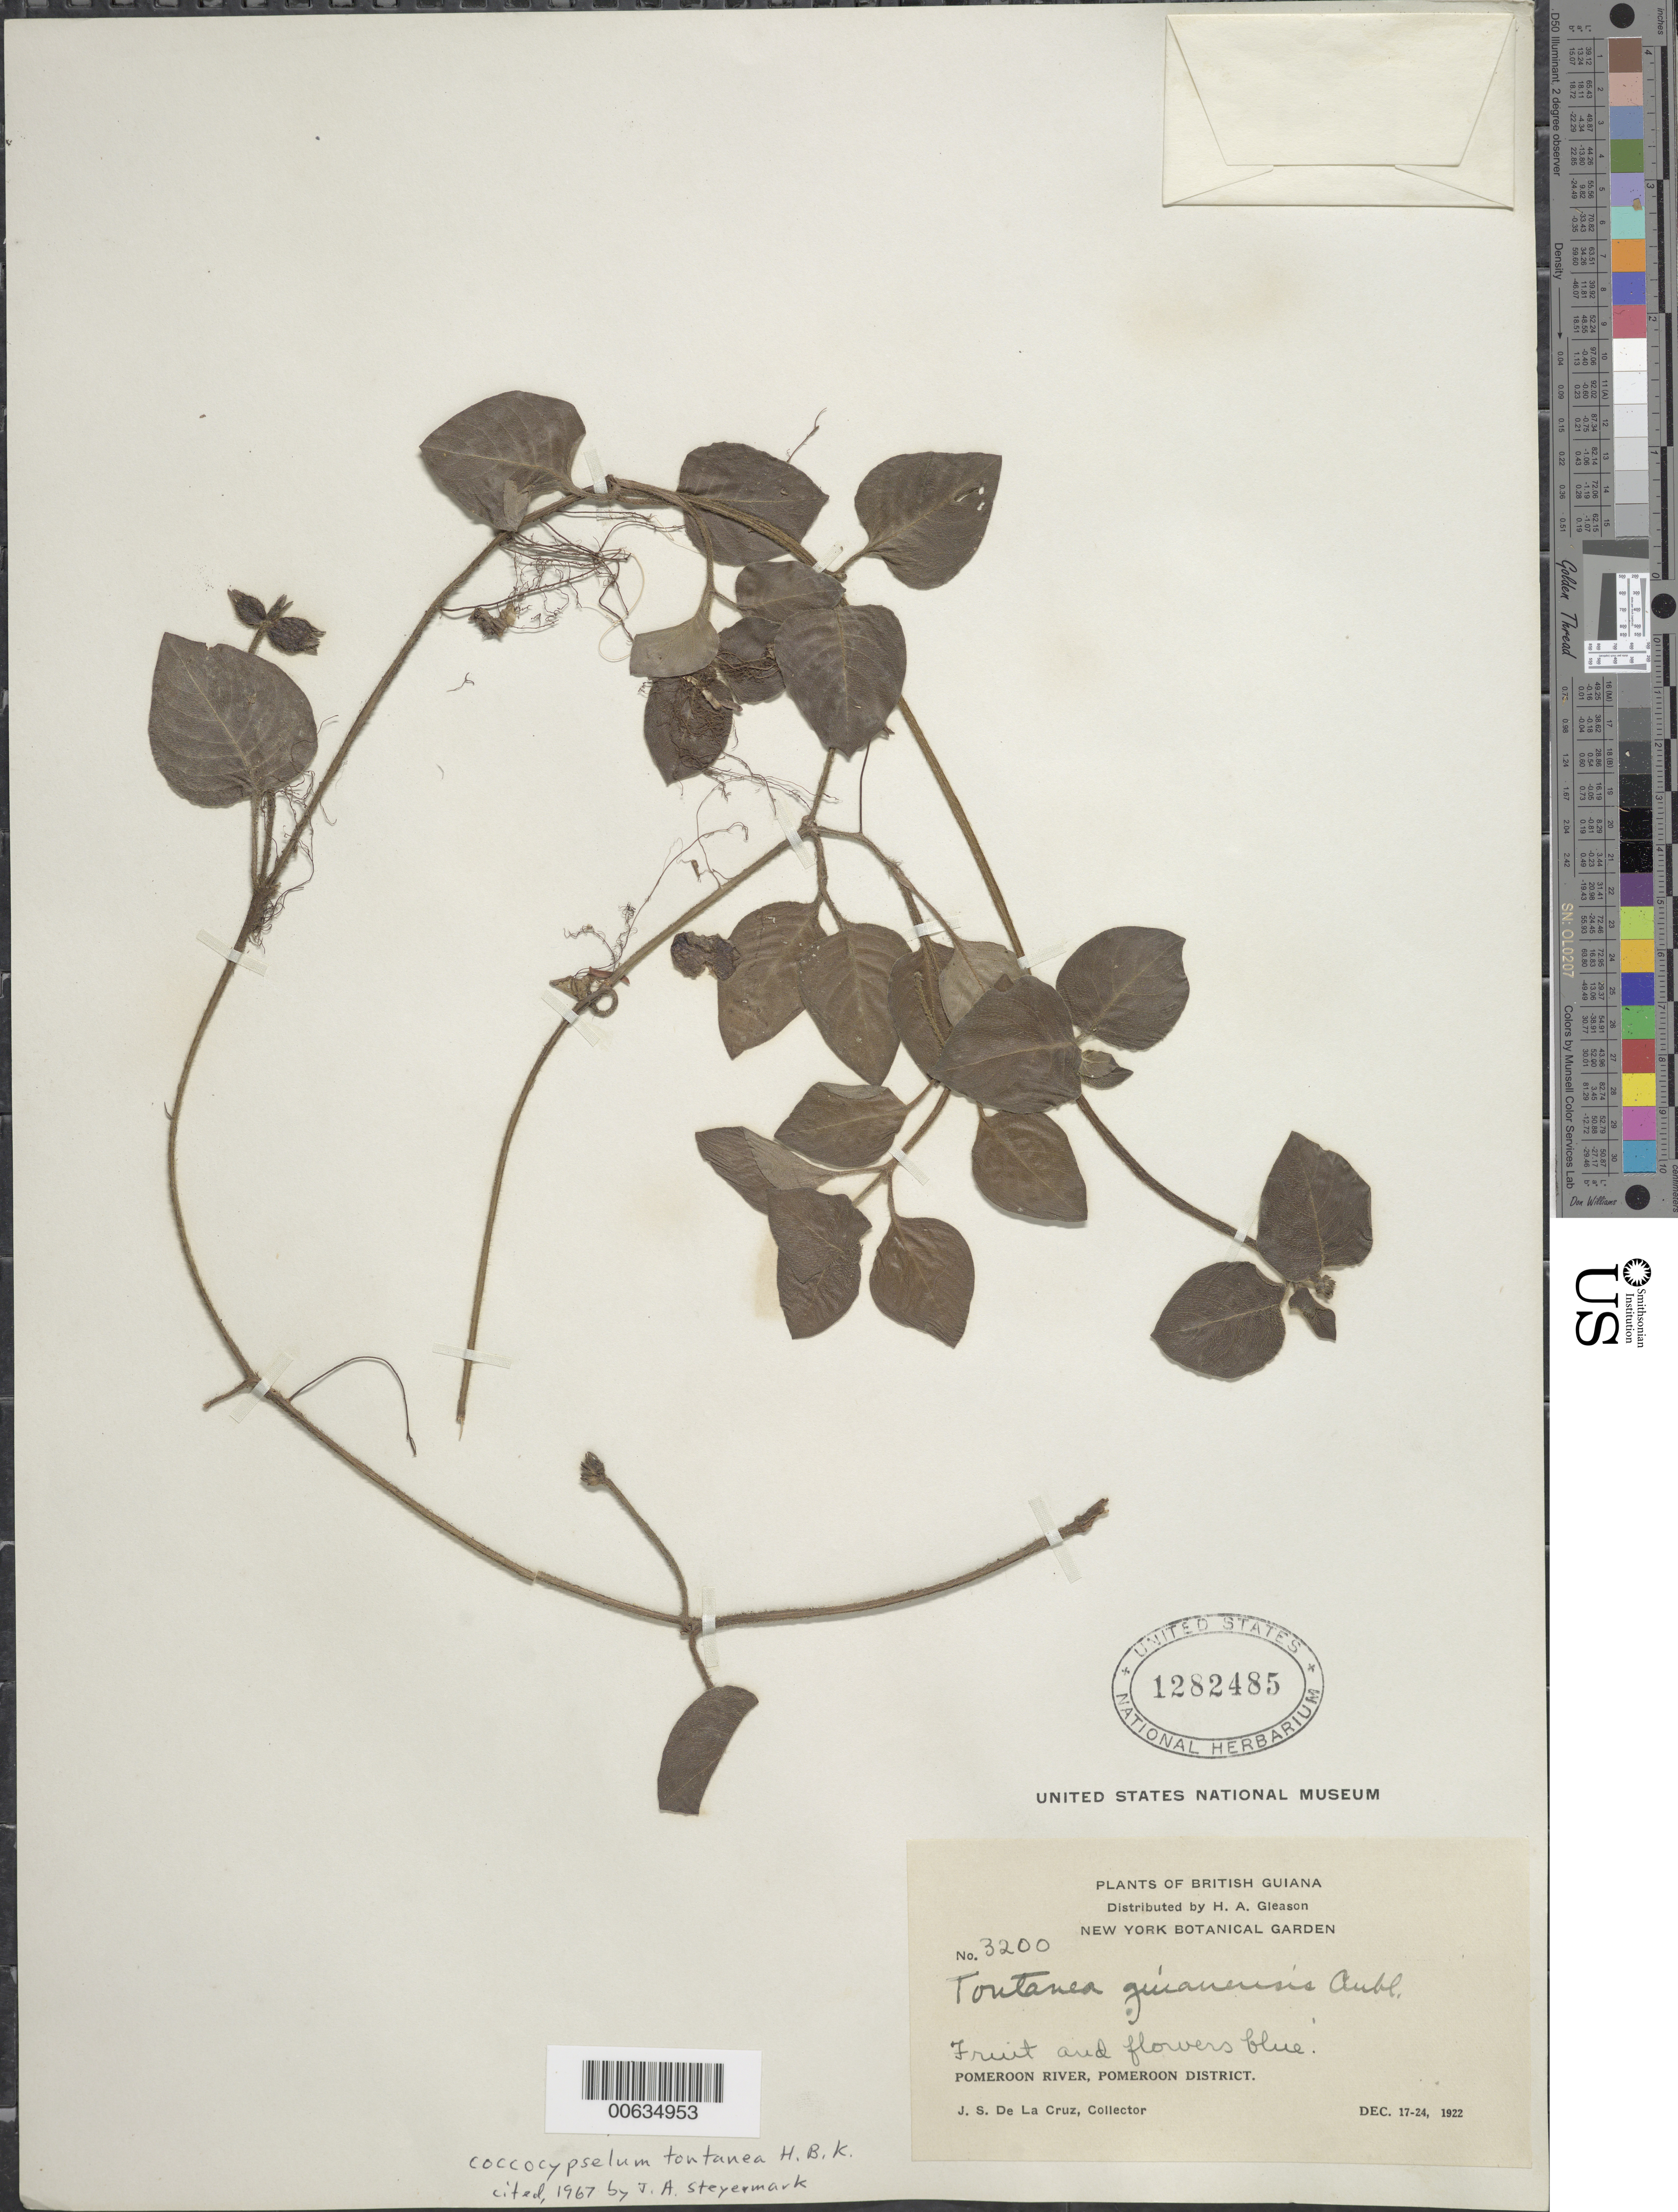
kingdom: Plantae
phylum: Tracheophyta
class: Magnoliopsida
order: Gentianales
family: Rubiaceae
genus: Coccocypselum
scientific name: Coccocypselum tontanea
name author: Kunth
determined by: Steyermark, Julian A., (VEN)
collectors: J. S. de la Cruz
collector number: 3200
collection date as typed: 17-Dec-22 to 24-Dec-22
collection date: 1922-12-17/1922-12-24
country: Guyana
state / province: Pomeroon-Supenaam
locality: Pomeroon R.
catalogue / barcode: US 1282485